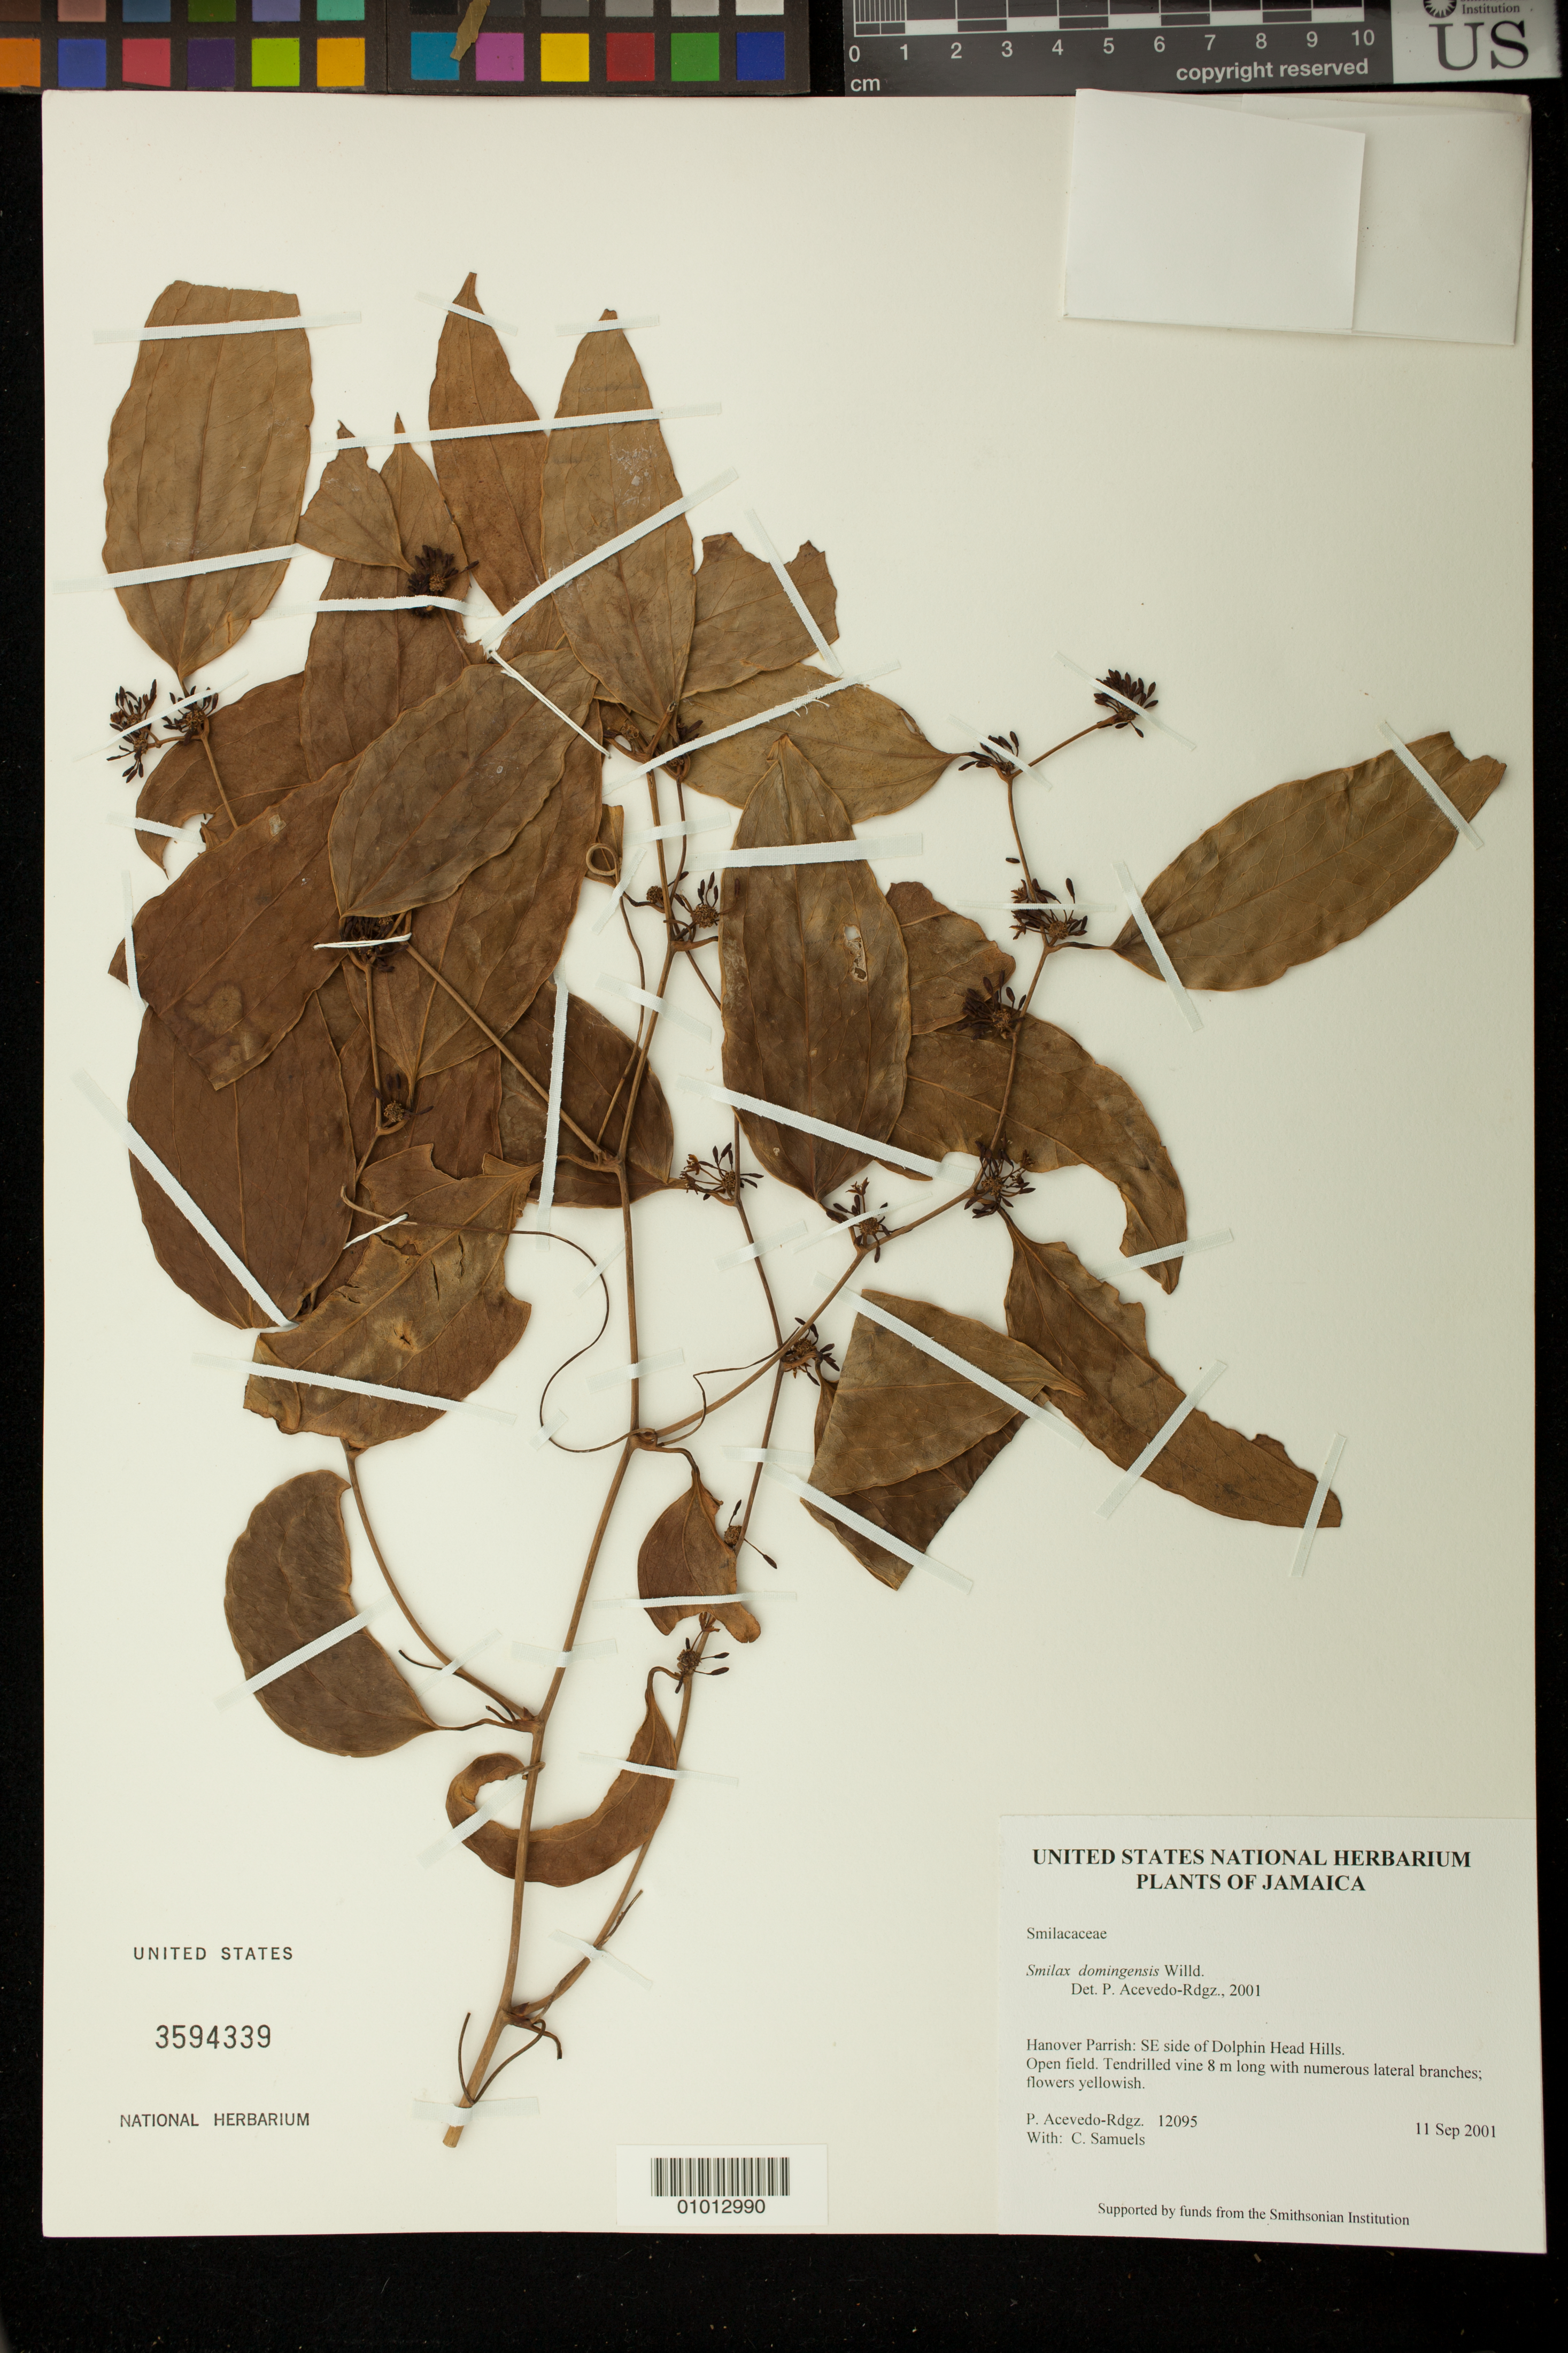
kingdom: Plantae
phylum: Tracheophyta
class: Liliopsida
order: Liliales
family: Smilacaceae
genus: Smilax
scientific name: Smilax domingensis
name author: Willd.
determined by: Acevedo-Rodríguez, P., (BOT), Smithsonian Institution - National Museum of Natural History (UNITED STATES)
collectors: P. Acevedo-Rodr. & C. Samuels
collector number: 12095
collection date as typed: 11 Sep 2001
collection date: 2001-09-11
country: Jamaica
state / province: Hanover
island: Jamaica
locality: Hanover Parrish: SE side of Dolphin Head Hills.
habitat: Open field.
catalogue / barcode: US 3594339